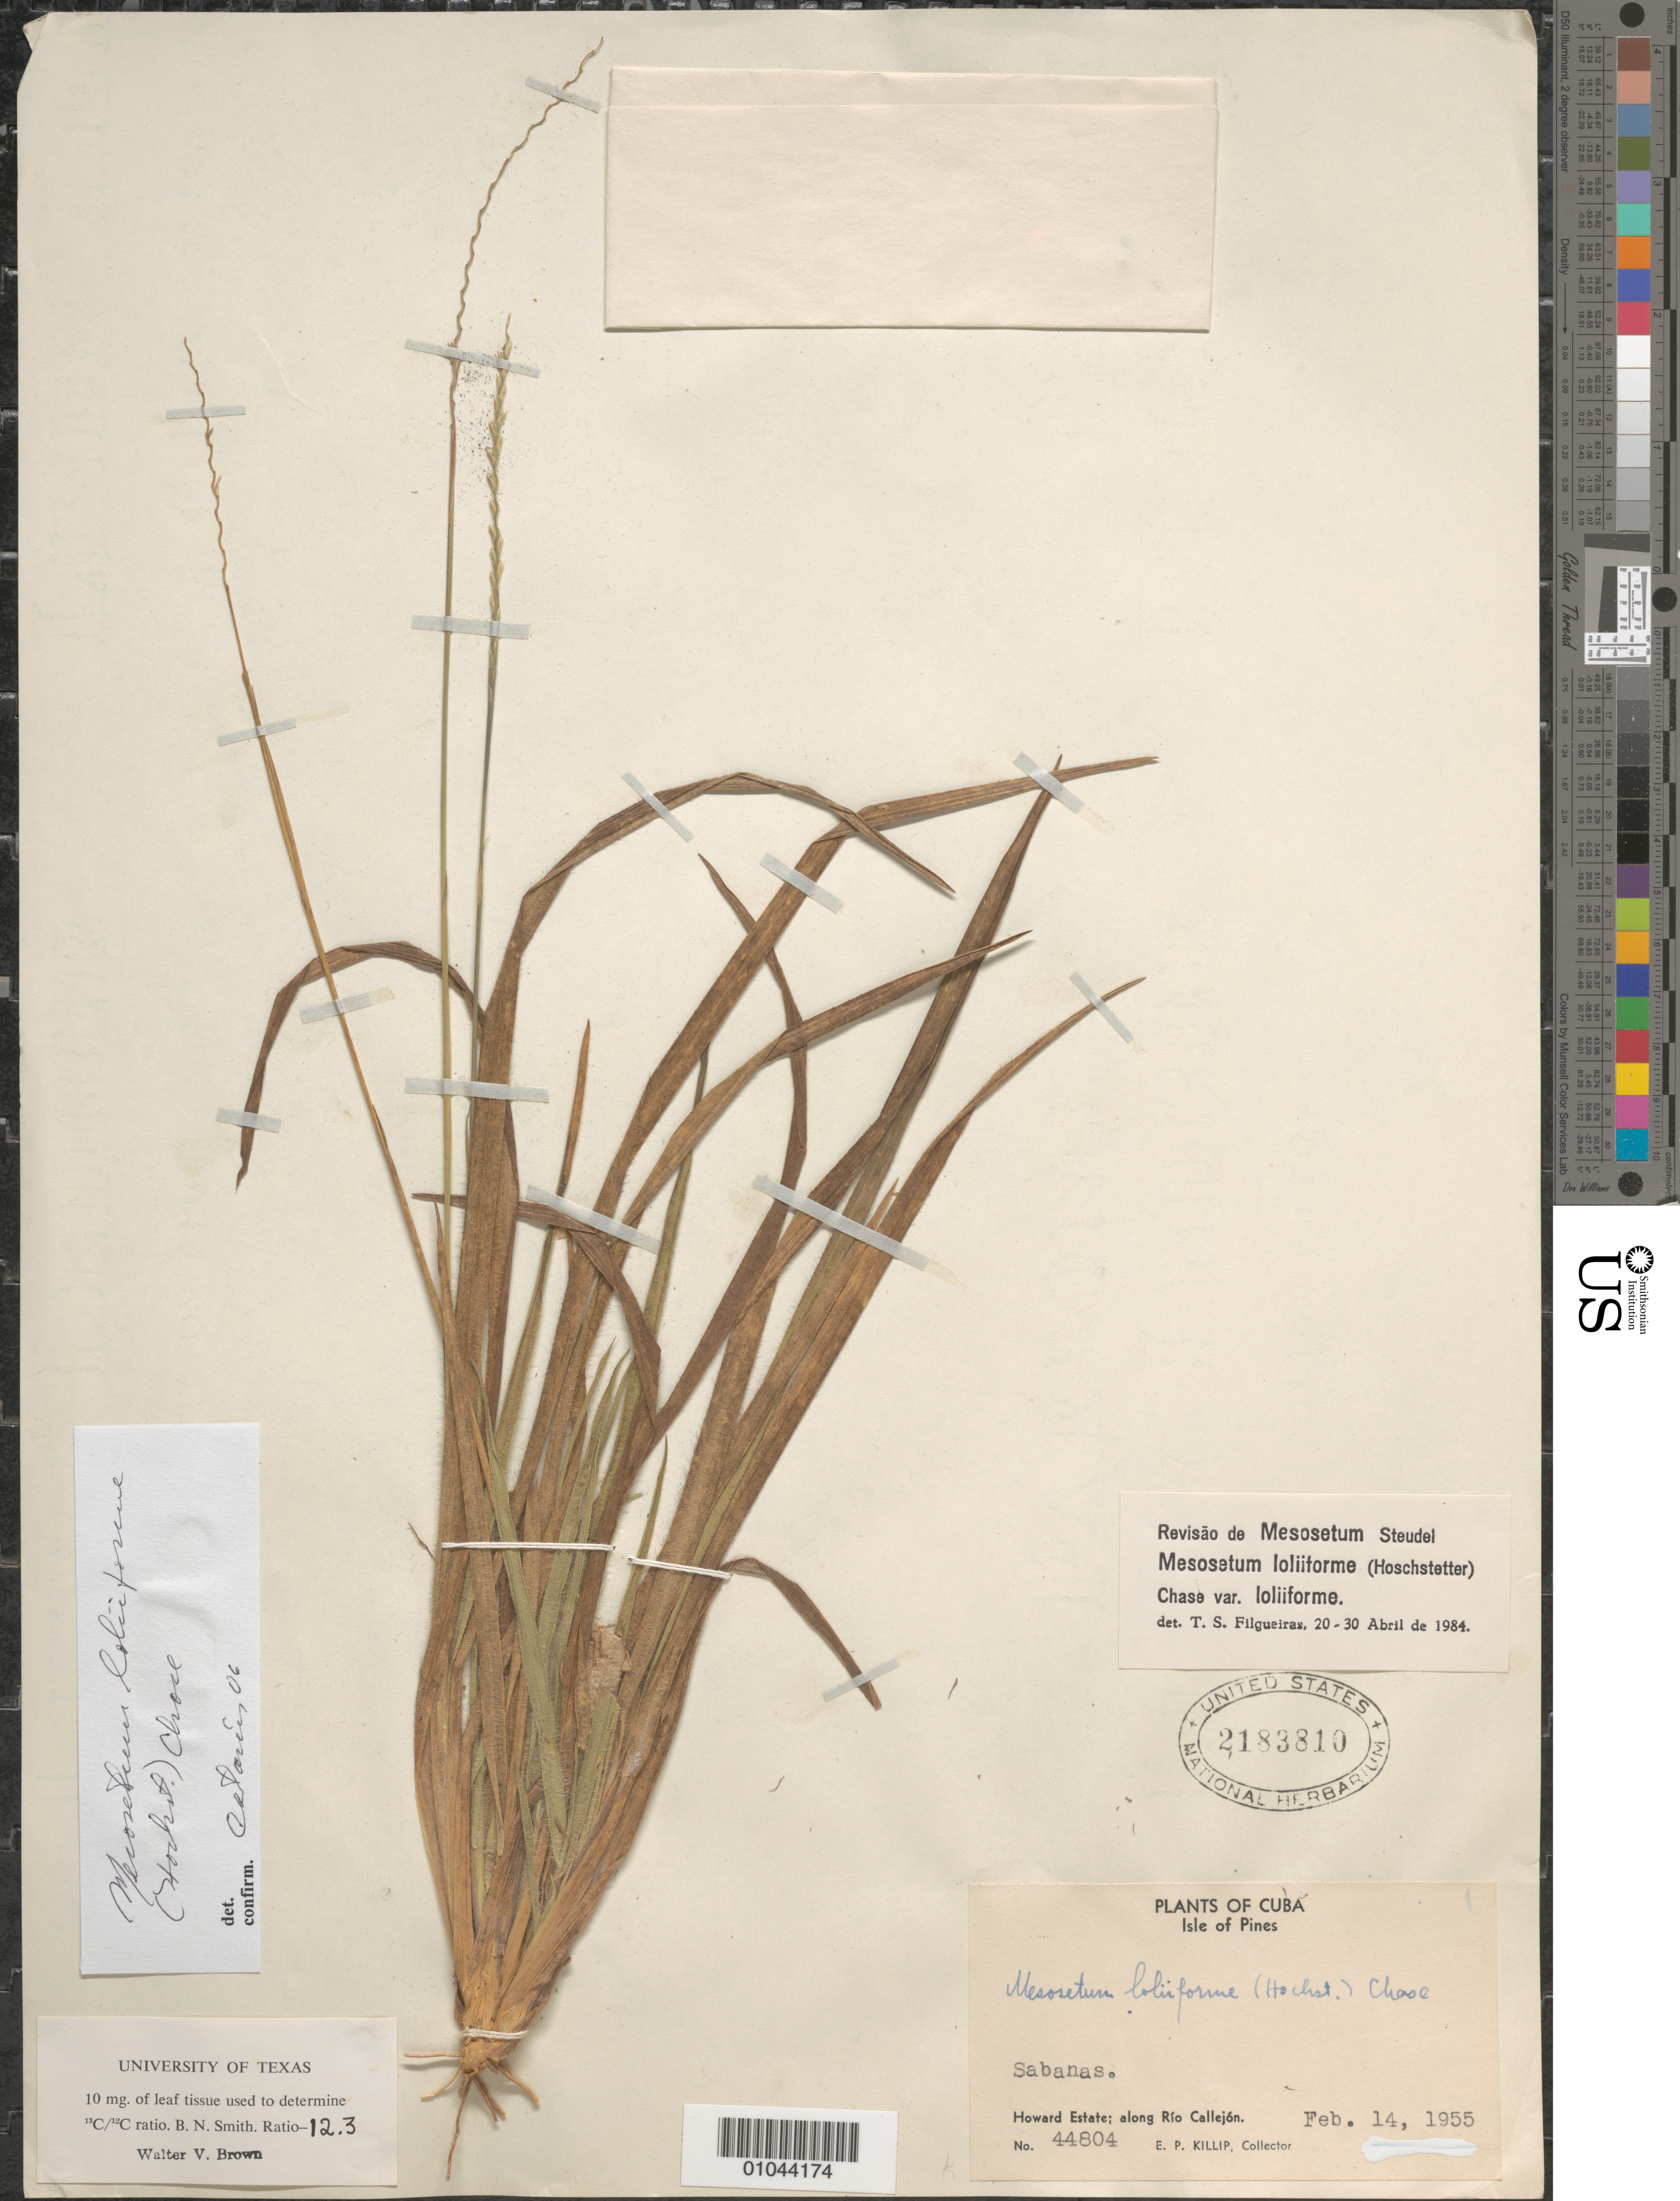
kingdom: Plantae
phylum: Tracheophyta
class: Liliopsida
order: Poales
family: Poaceae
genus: Mesosetum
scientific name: Mesosetum loliiforme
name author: (Hochst. ex Steud.) Chase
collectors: E. P. Killip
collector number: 44804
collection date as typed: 14 Feb 1955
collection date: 1955-02-14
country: Cuba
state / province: Isla de la Juventud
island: Isla de la Juventud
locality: Howard Estate; along Rio Callejon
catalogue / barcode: US 2183810